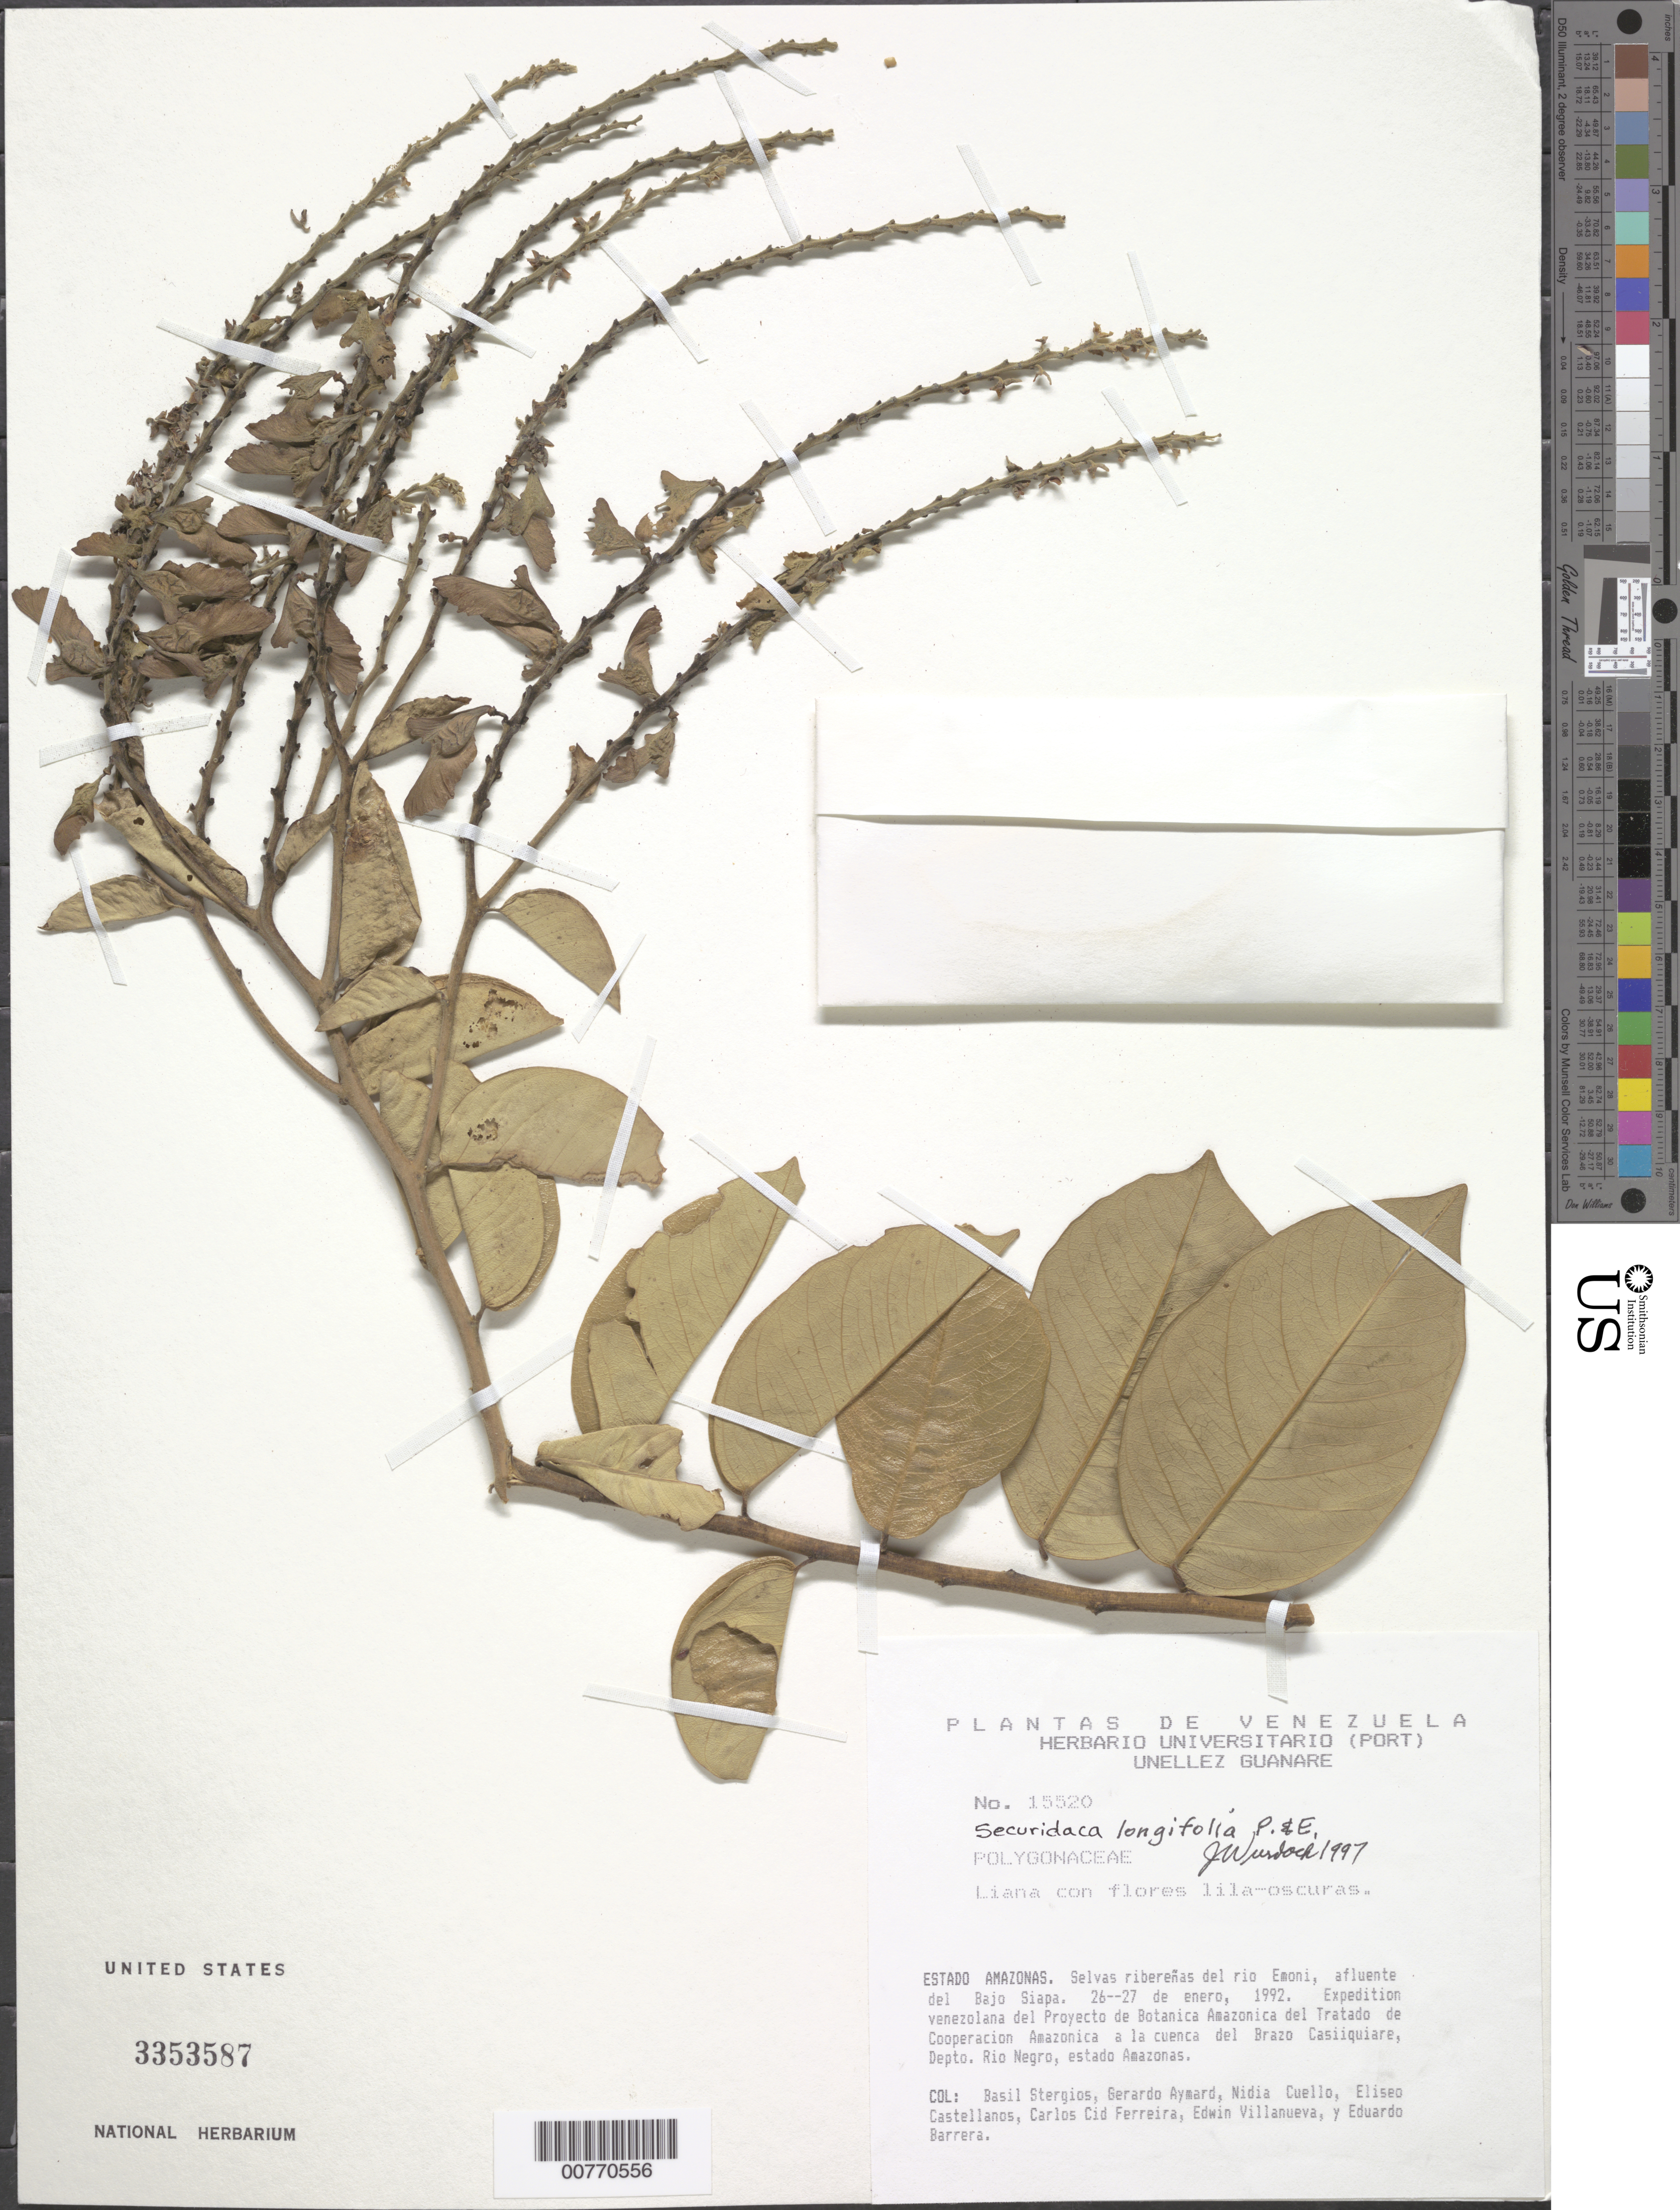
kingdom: Plantae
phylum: Tracheophyta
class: Magnoliopsida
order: Fabales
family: Polygalaceae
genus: Securidaca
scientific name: Securidaca longifolia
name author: Poepp. & Endl.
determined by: Wurdack, John J., (US), US (UNITED STATES)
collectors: B. G. Stergios, G. A. Aymard, N. L. Cuello, E. Castellanos, C. A. Cid Ferreira, E. Villanueva & E. Barrera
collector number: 15520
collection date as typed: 26-Jan-92 to 27-Jan-92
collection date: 1992-01-26/1992-01-27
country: Venezuela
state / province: Amazonas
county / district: Río Negro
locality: Río Emoni, afluente del Bajo Siapa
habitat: Selvas riberenas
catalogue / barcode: US 3353587